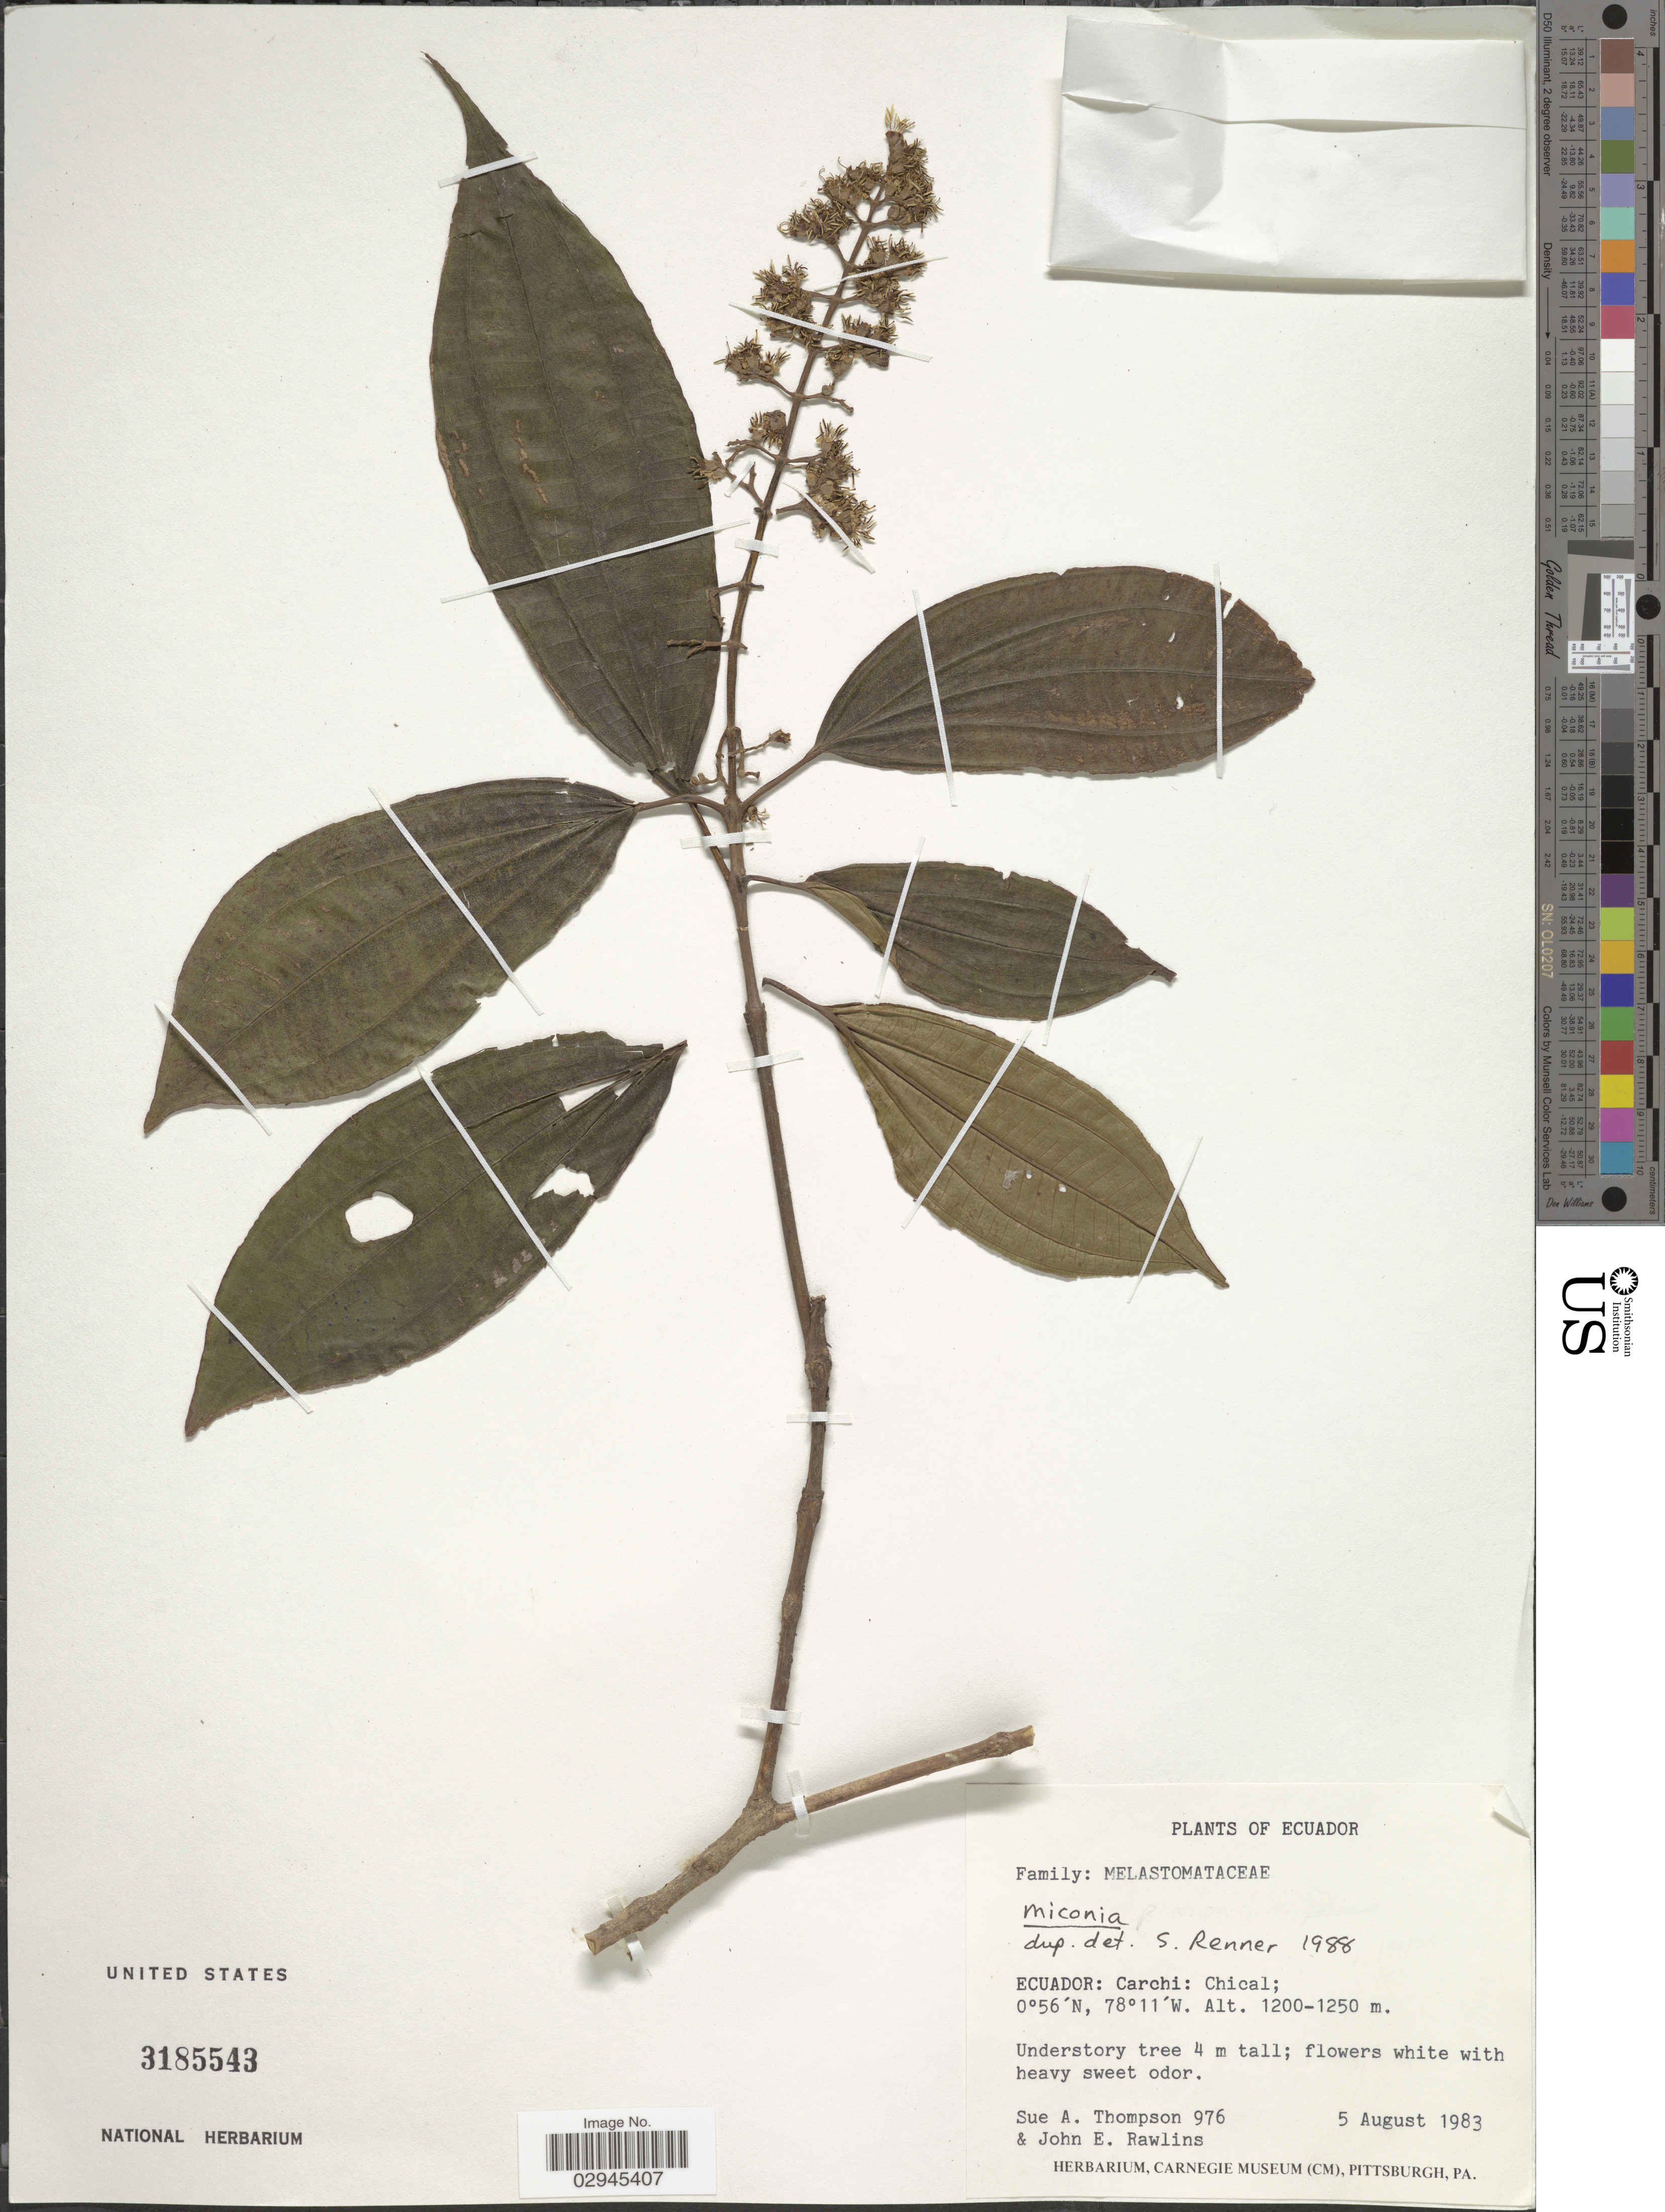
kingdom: Plantae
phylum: Tracheophyta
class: Magnoliopsida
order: Myrtales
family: Melastomataceae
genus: Miconia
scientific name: Miconia sp.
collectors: S. A. Thompson & J. Rawlins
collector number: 976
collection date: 1983-08-05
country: Ecuador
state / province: Carchi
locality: Chical.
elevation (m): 1200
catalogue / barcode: US 3185543